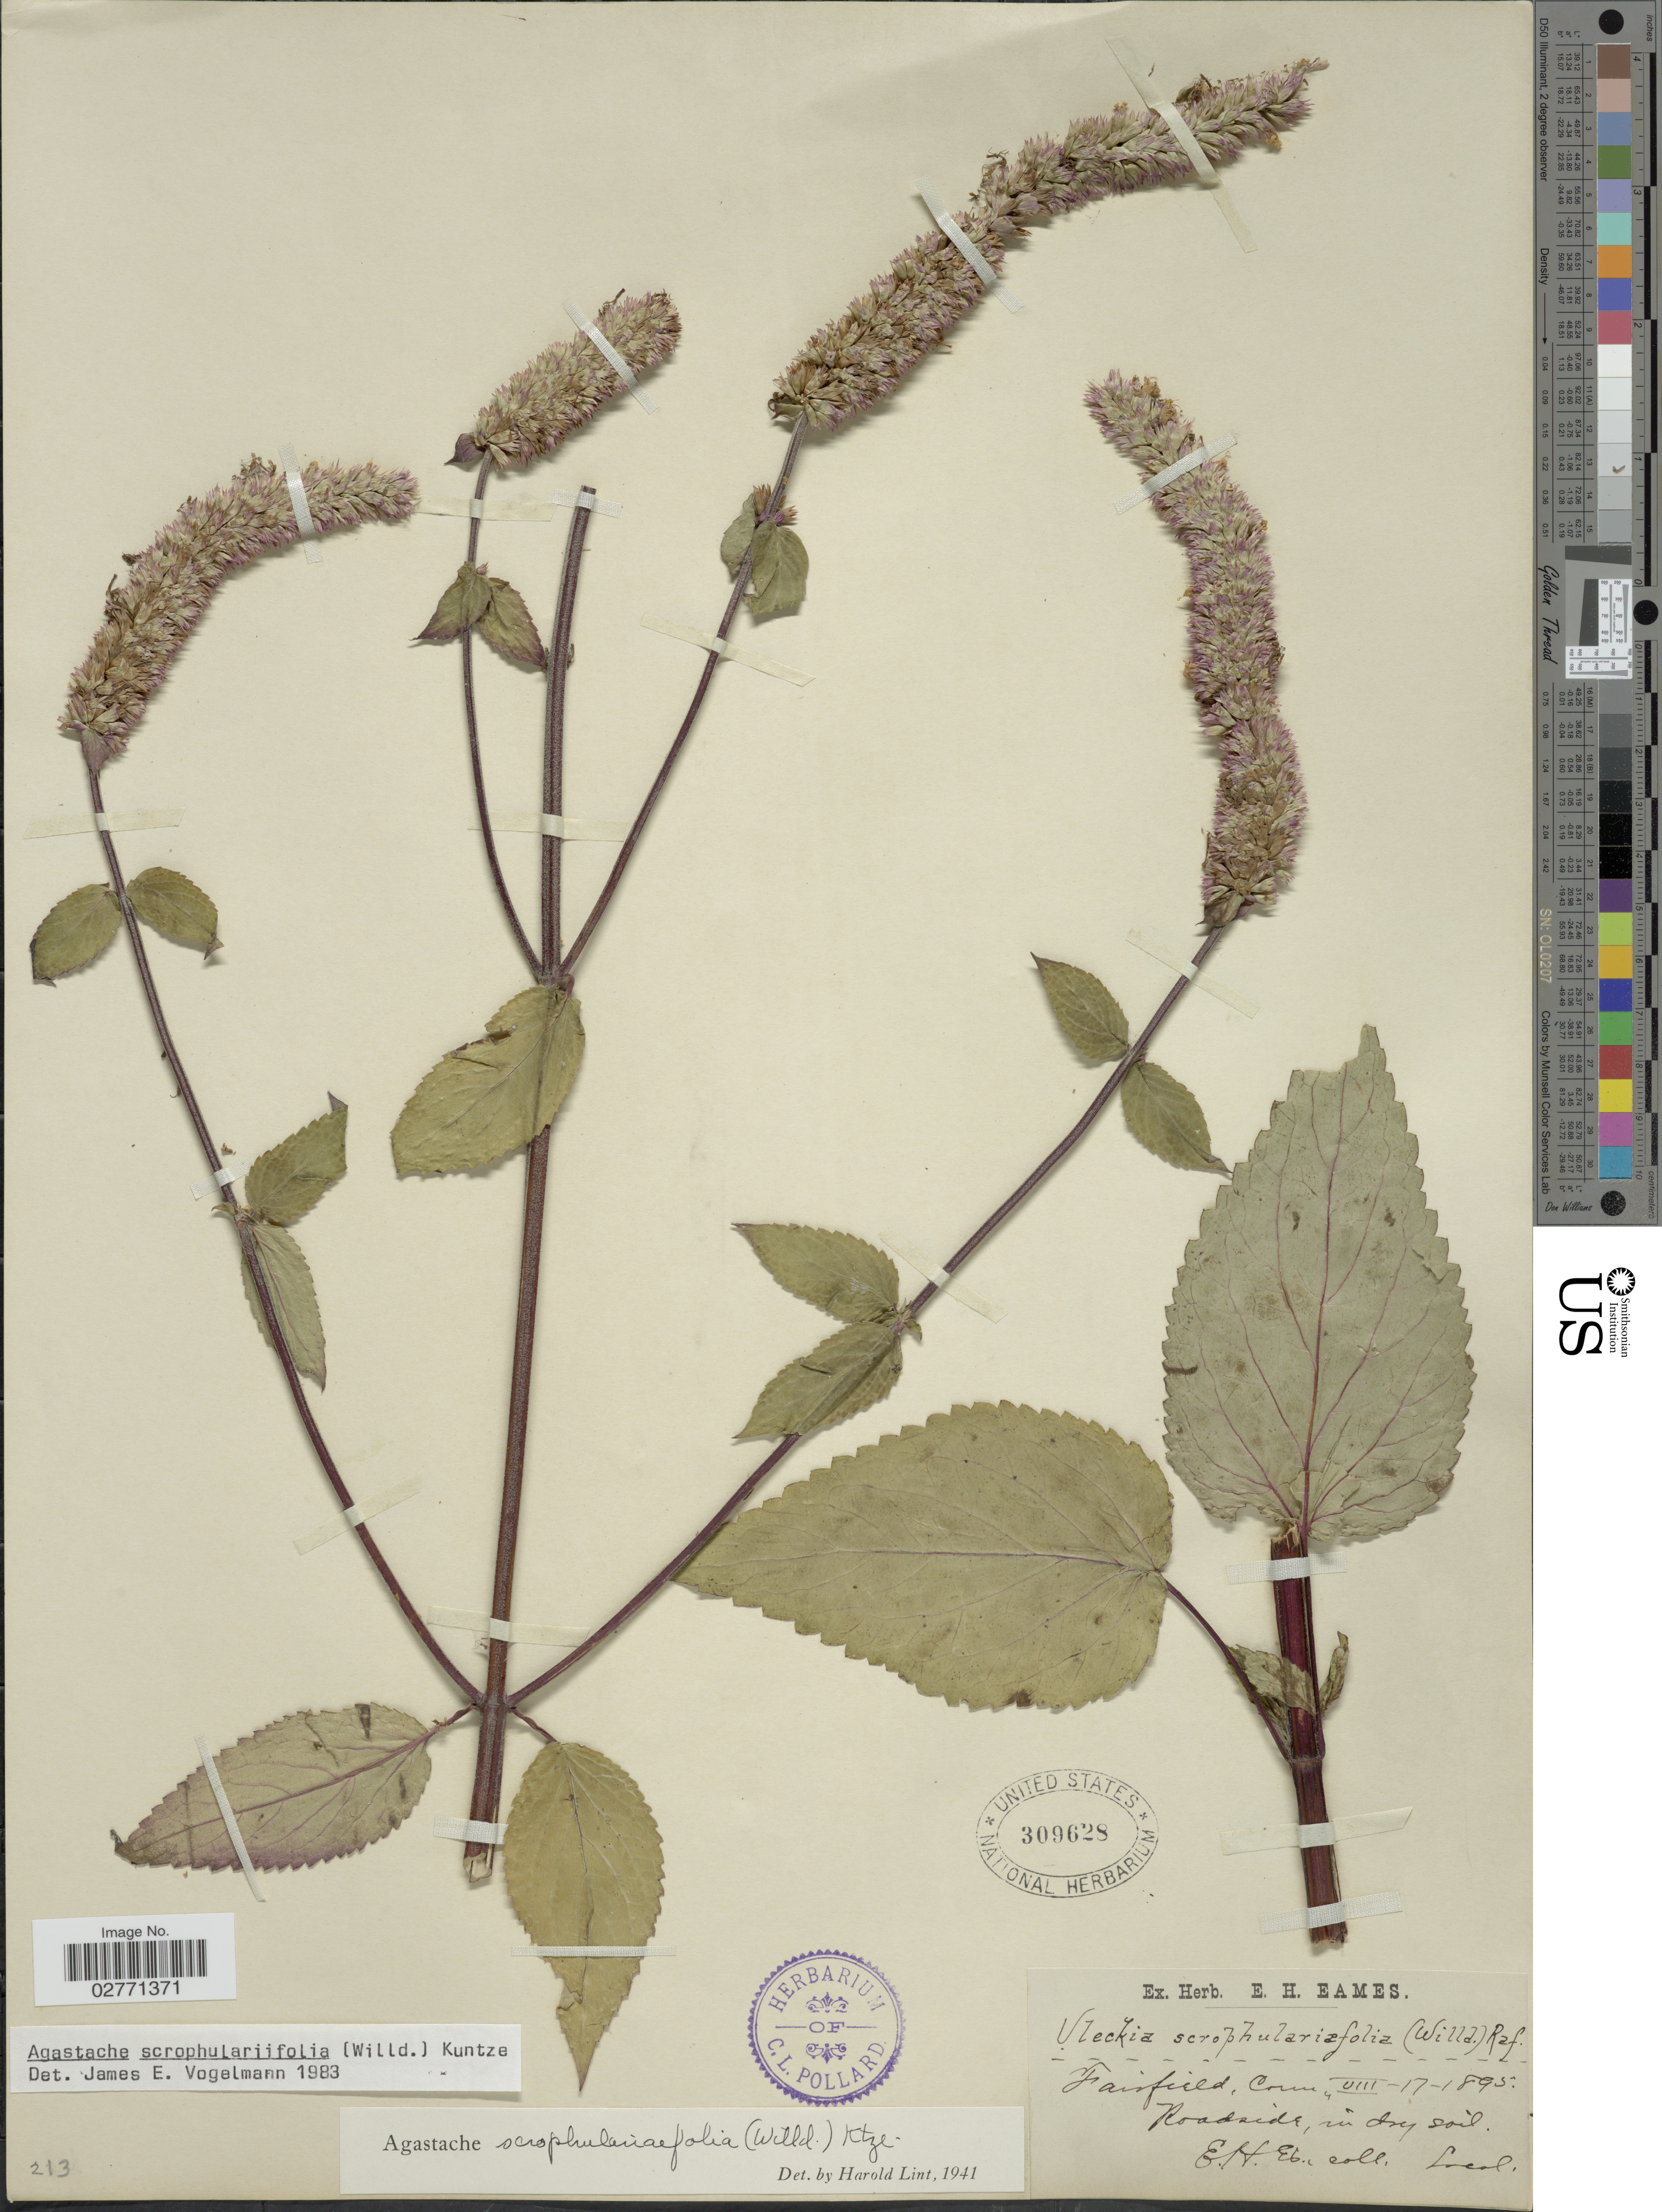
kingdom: Plantae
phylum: Tracheophyta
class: Magnoliopsida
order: Lamiales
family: Lamiaceae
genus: Agastache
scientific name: Agastache scrophulariifolia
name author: (Willd.) Kuntze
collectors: E. H. Eames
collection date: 1895-08-17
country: United States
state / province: Connecticut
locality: Fairfield. Roadside, in dry soil.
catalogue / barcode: US 309628